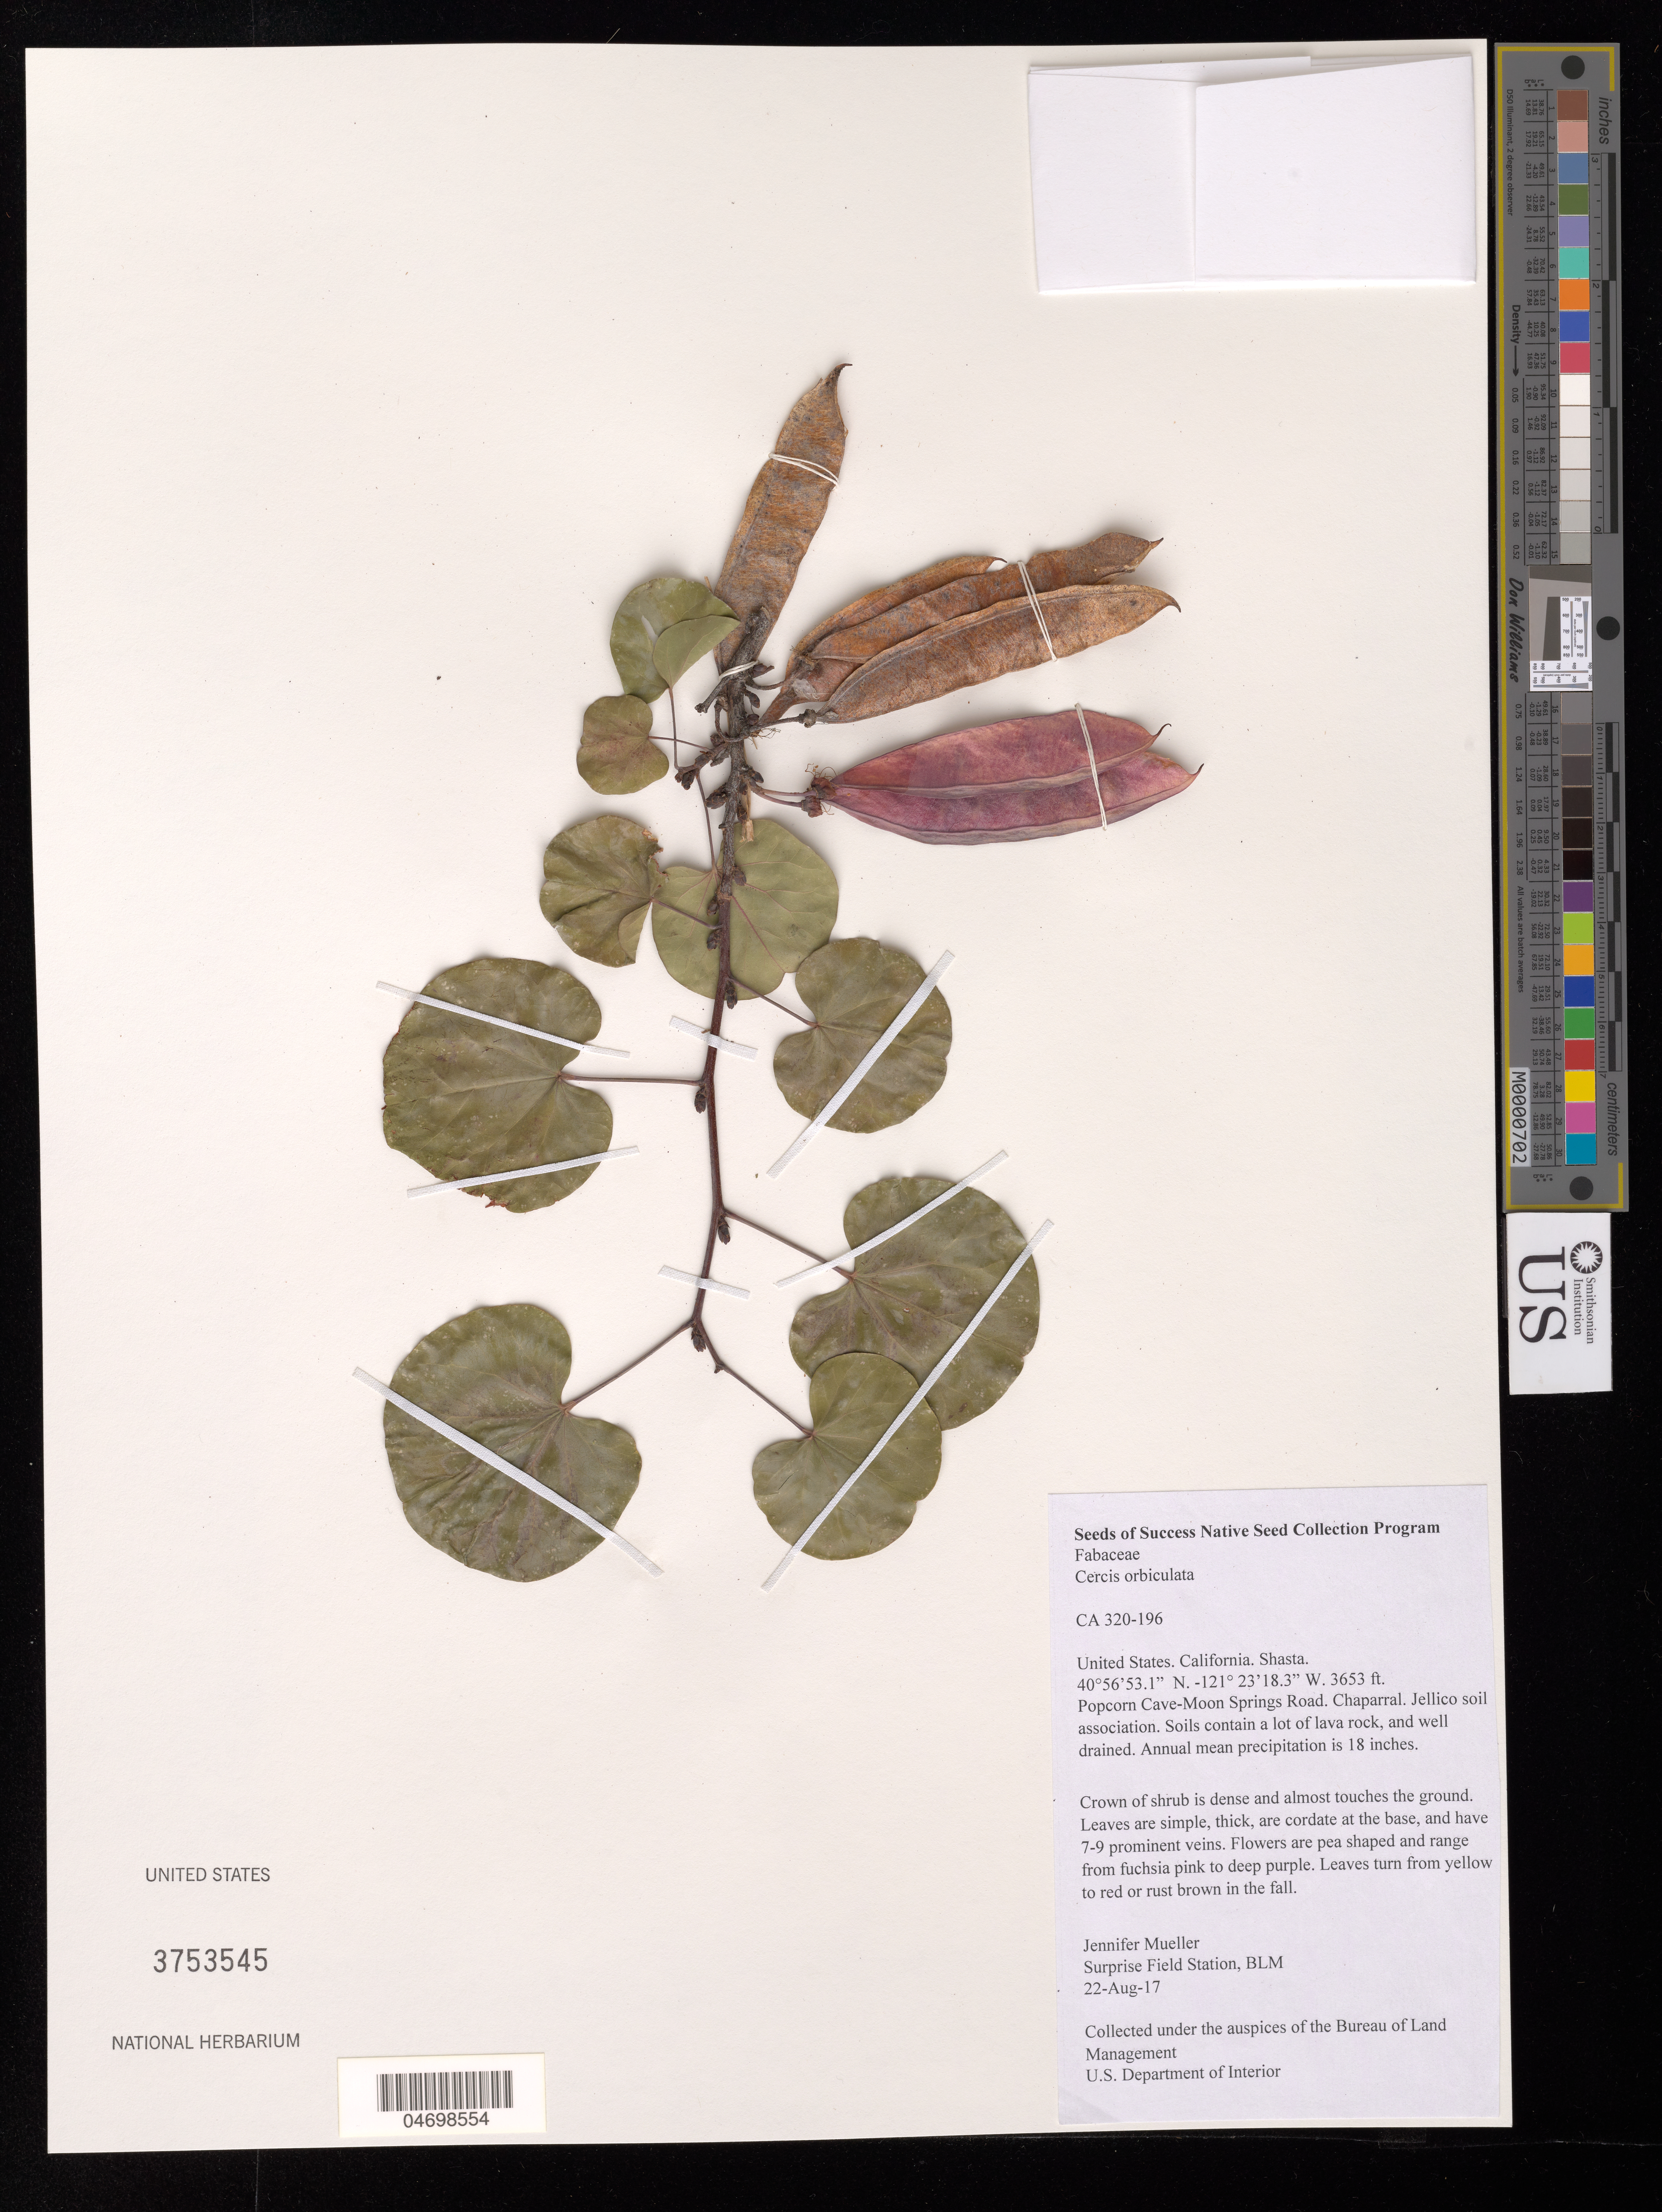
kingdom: Plantae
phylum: Tracheophyta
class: Magnoliopsida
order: Fabales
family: Fabaceae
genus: Cercis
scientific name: Cercis orbiculata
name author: Greene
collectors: J. Mueller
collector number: CA320-196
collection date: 2017-08-22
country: United States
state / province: California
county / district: Shasta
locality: Fall River Mills, Popcorn Cave-Moon Springs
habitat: Chaparral. Jellico soil association. Soils contain a lot of lava rock, and well drained. Annual mean precipitation is 18 inches.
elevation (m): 1113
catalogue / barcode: US 3753545